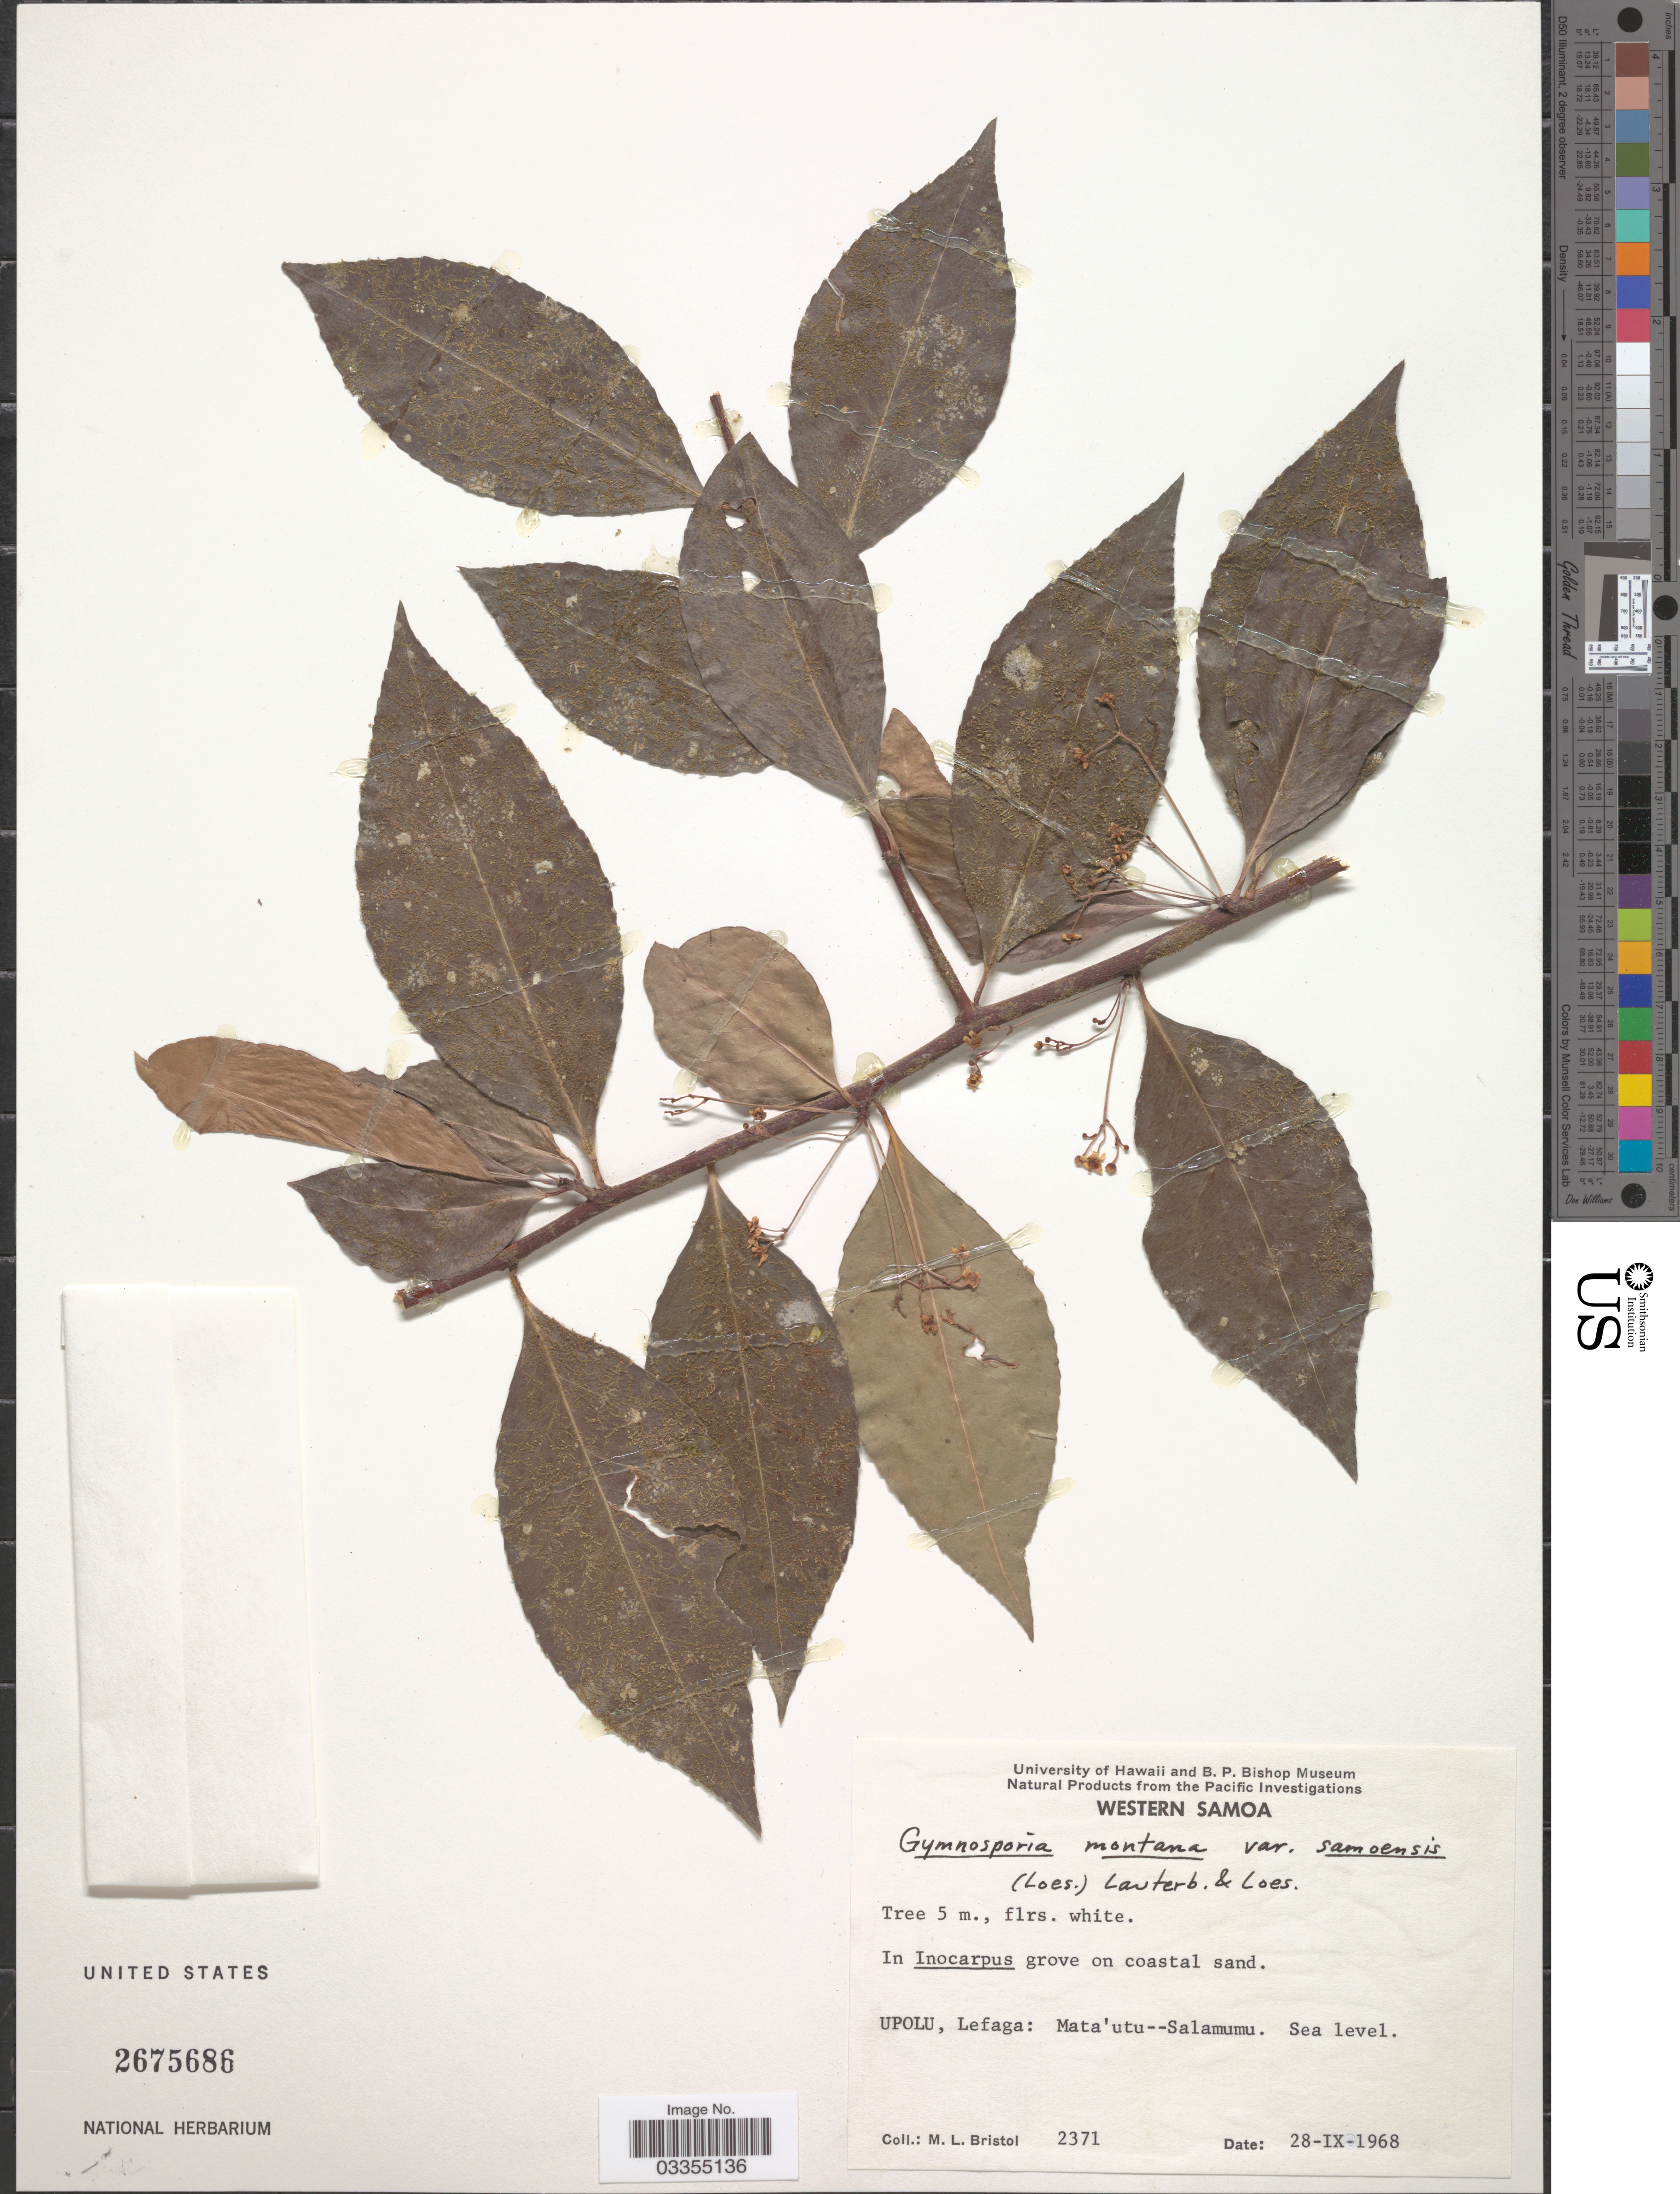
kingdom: Plantae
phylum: Tracheophyta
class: Magnoliopsida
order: Celastrales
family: Celastraceae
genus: Gymnosporia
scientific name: Gymnosporia vitiensis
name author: Seem.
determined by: Wagner, W. L., (BOT), Smithsonian Institution - National Museum of Natural History (UNITED STATES)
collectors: M. L. Bristol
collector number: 2371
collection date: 1968-09-28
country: Samoa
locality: Upolu, Lefaga: Mata'utu -- Salamumu.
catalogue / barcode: US 2675686